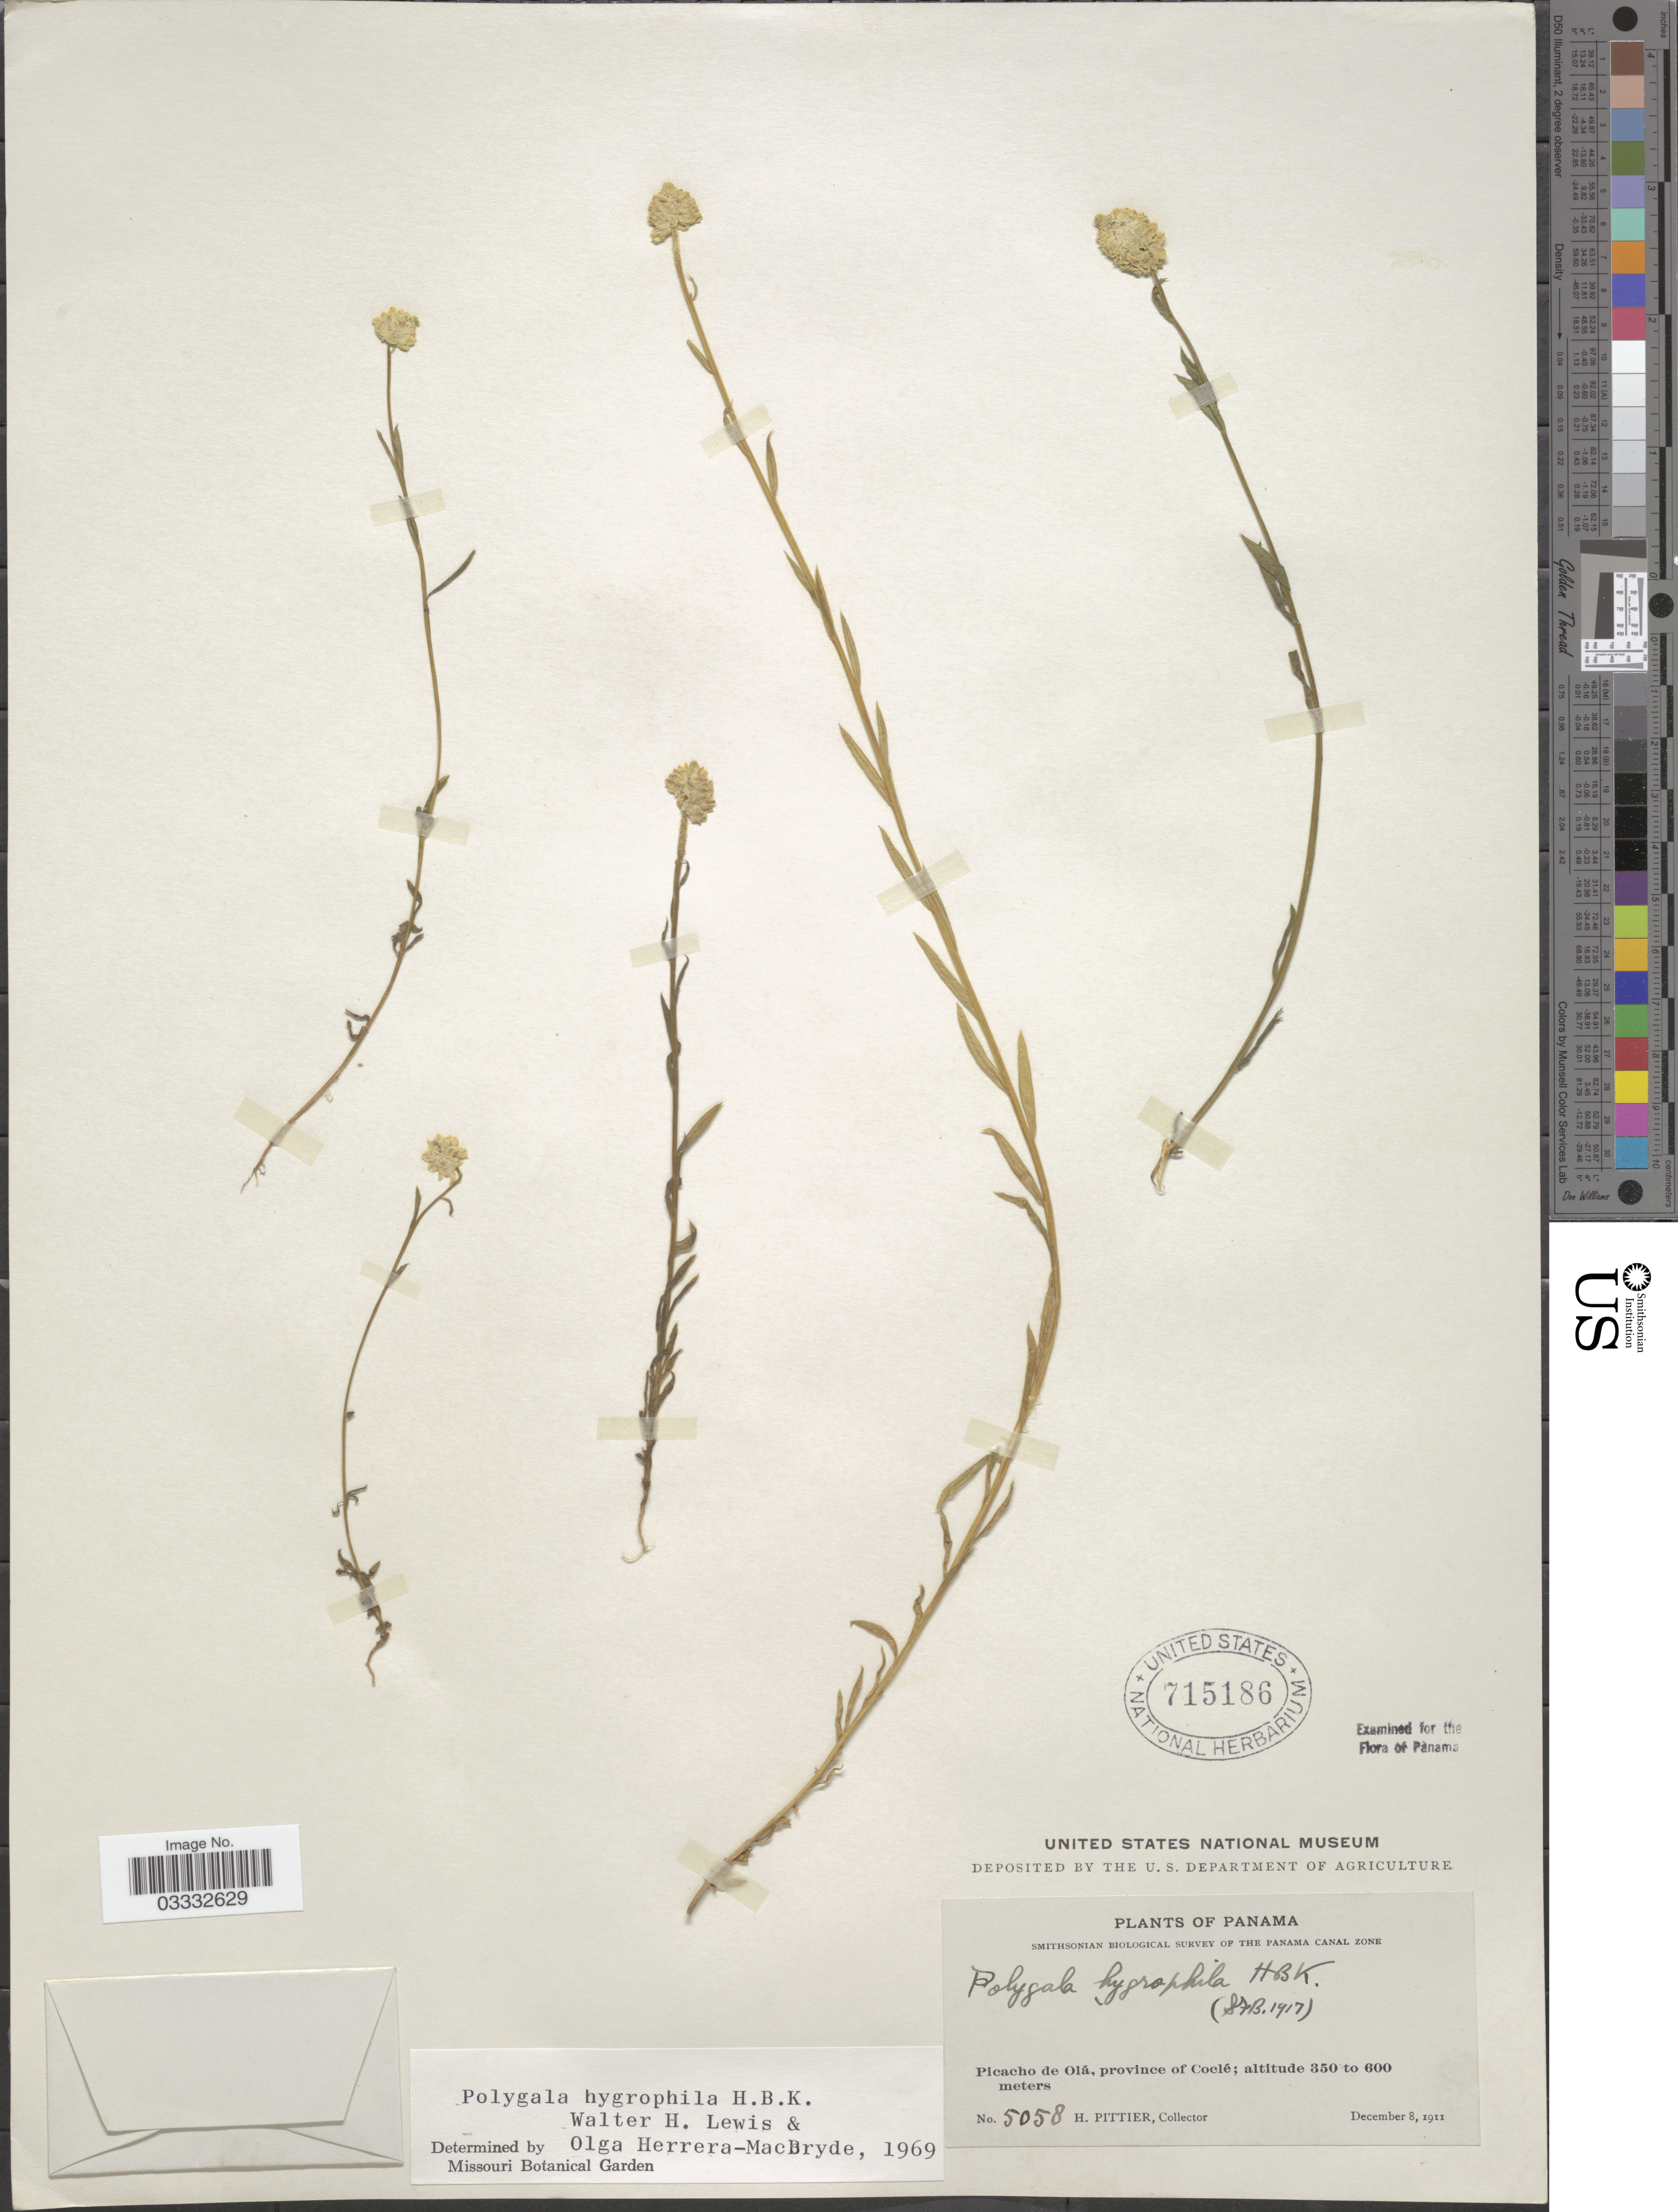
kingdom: Plantae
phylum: Tracheophyta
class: Magnoliopsida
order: Fabales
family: Polygalaceae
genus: Polygala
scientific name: Polygala hygrophila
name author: Kunth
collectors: H. F. Pittier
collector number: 5058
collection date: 1911-12-08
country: Panama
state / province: Coclé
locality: Picacho de Olá.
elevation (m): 350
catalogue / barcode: US 715186